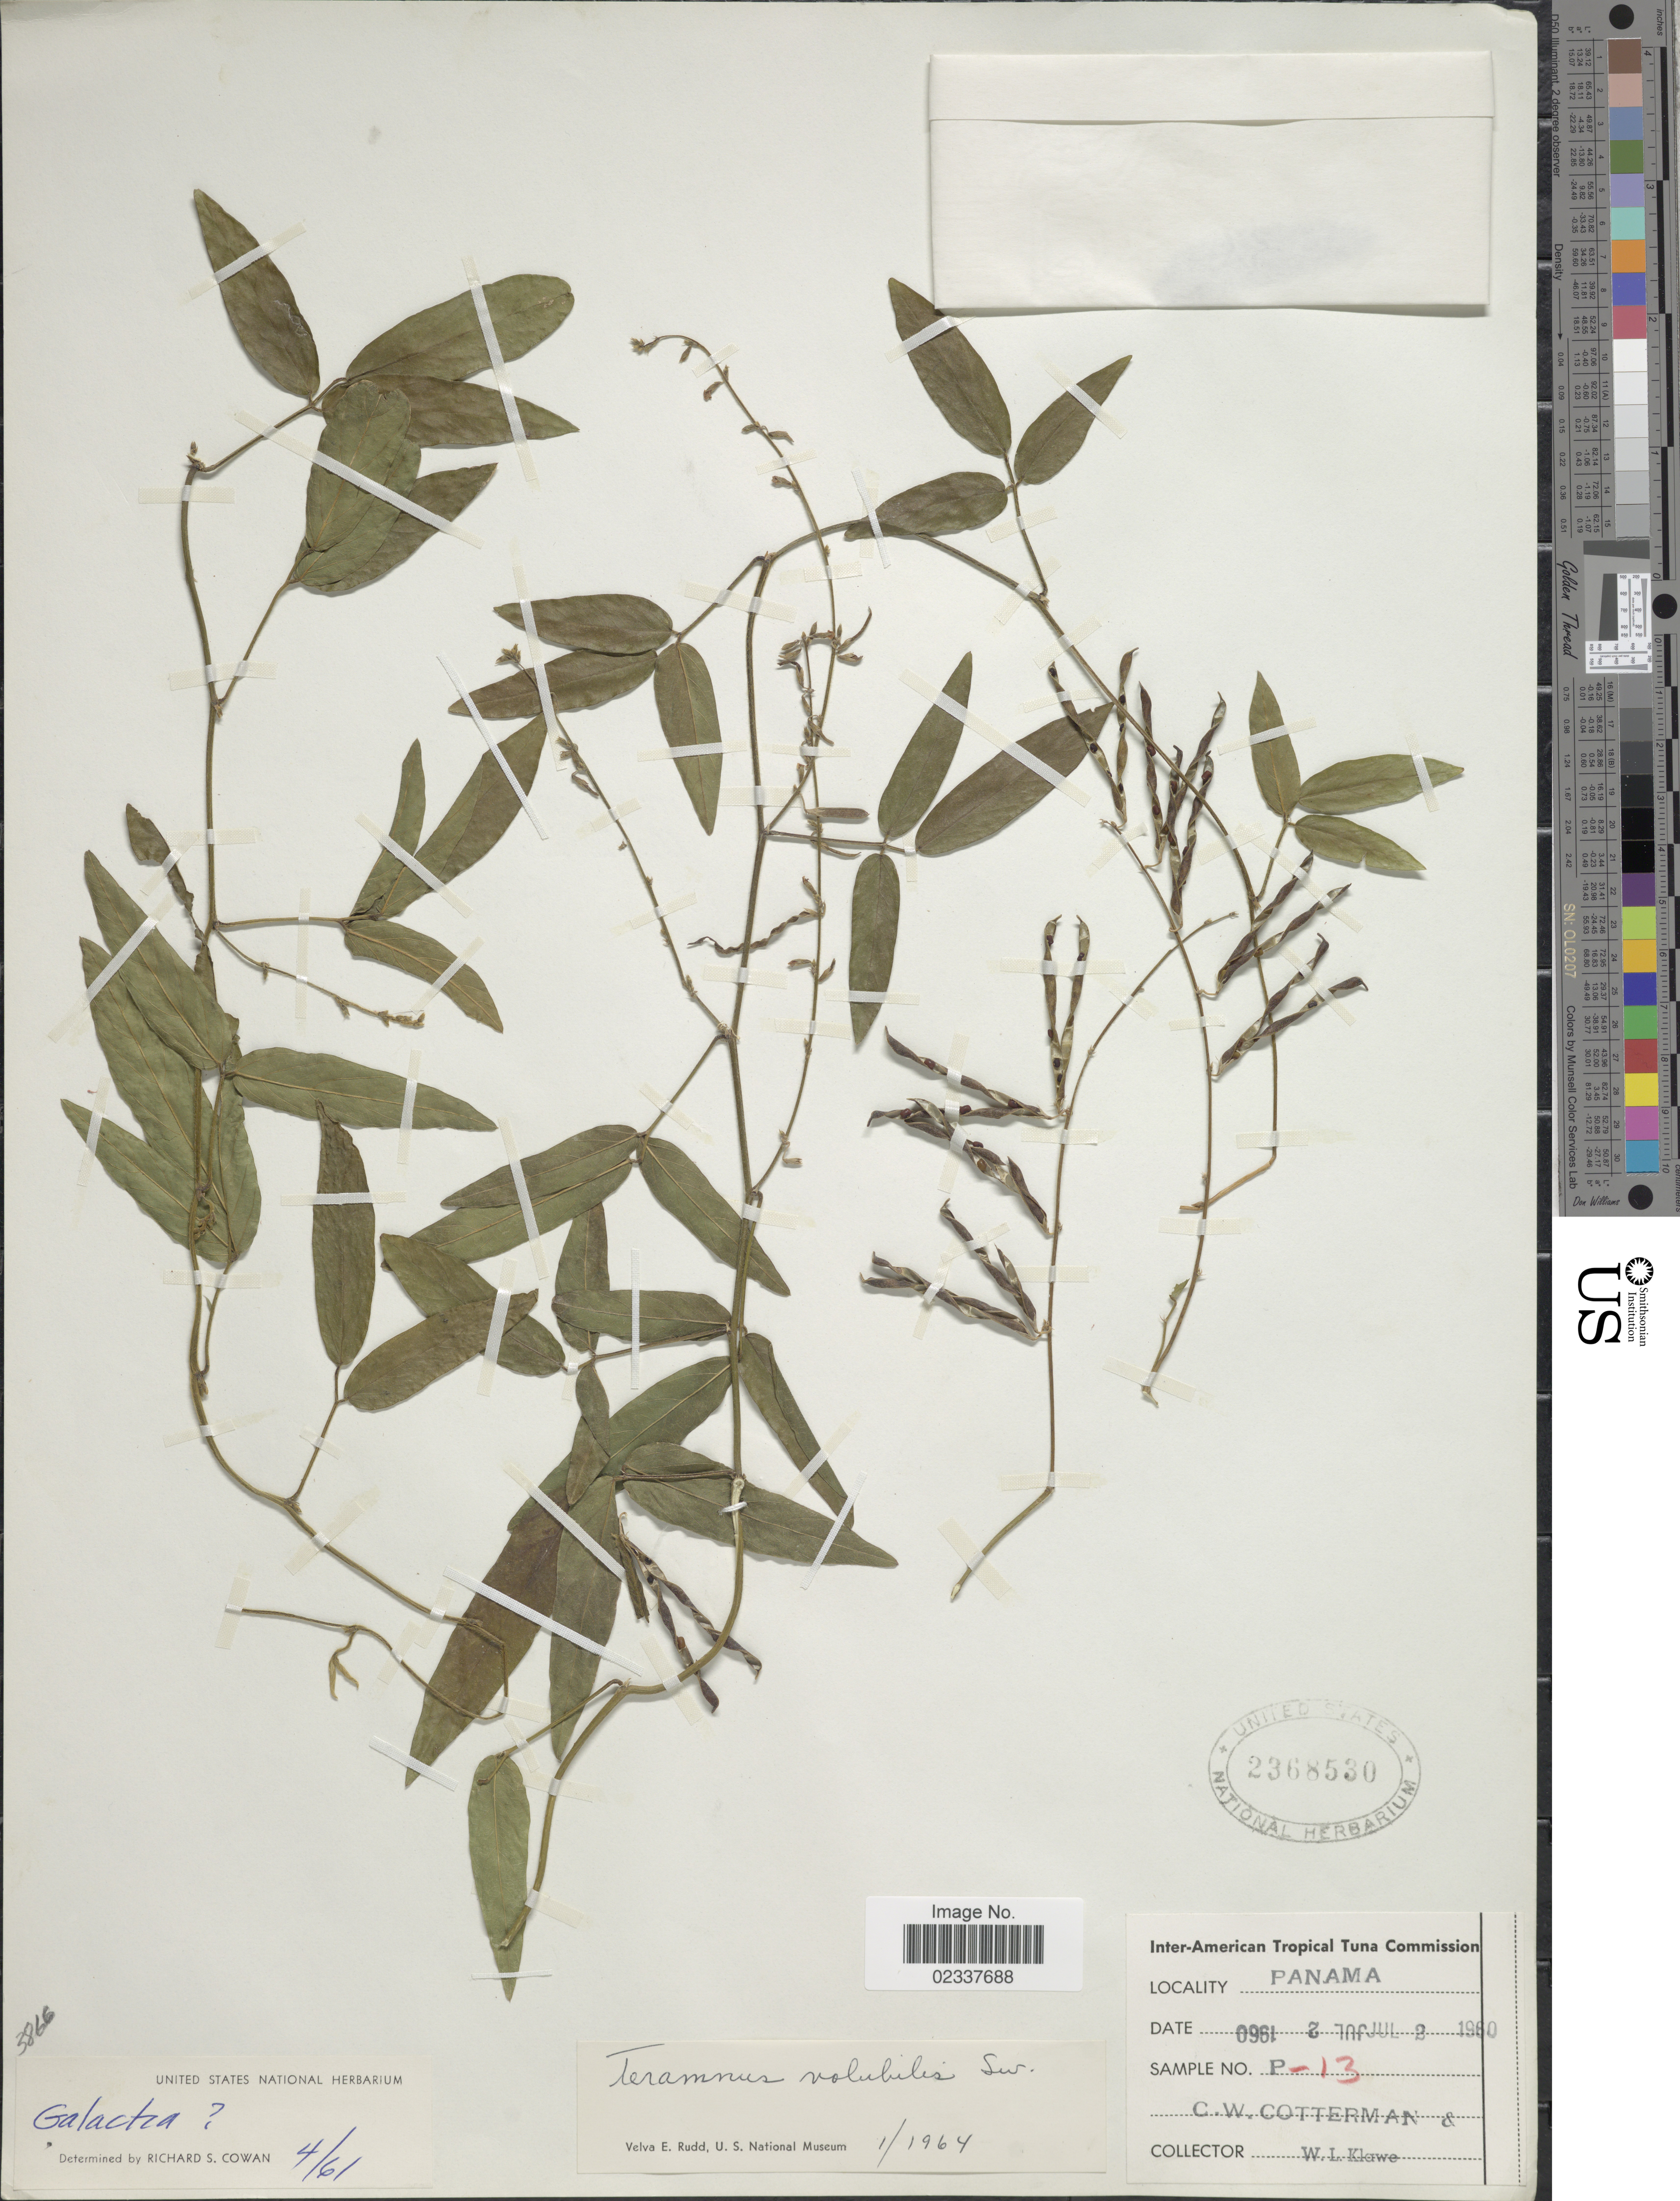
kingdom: Plantae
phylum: Tracheophyta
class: Magnoliopsida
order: Fabales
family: Fabaceae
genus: Teramnus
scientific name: Teramnus volubilis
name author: Sw.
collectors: C. Cotterman & W. Klawe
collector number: P-13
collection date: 1960-07-02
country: Panama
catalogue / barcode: US 2368530